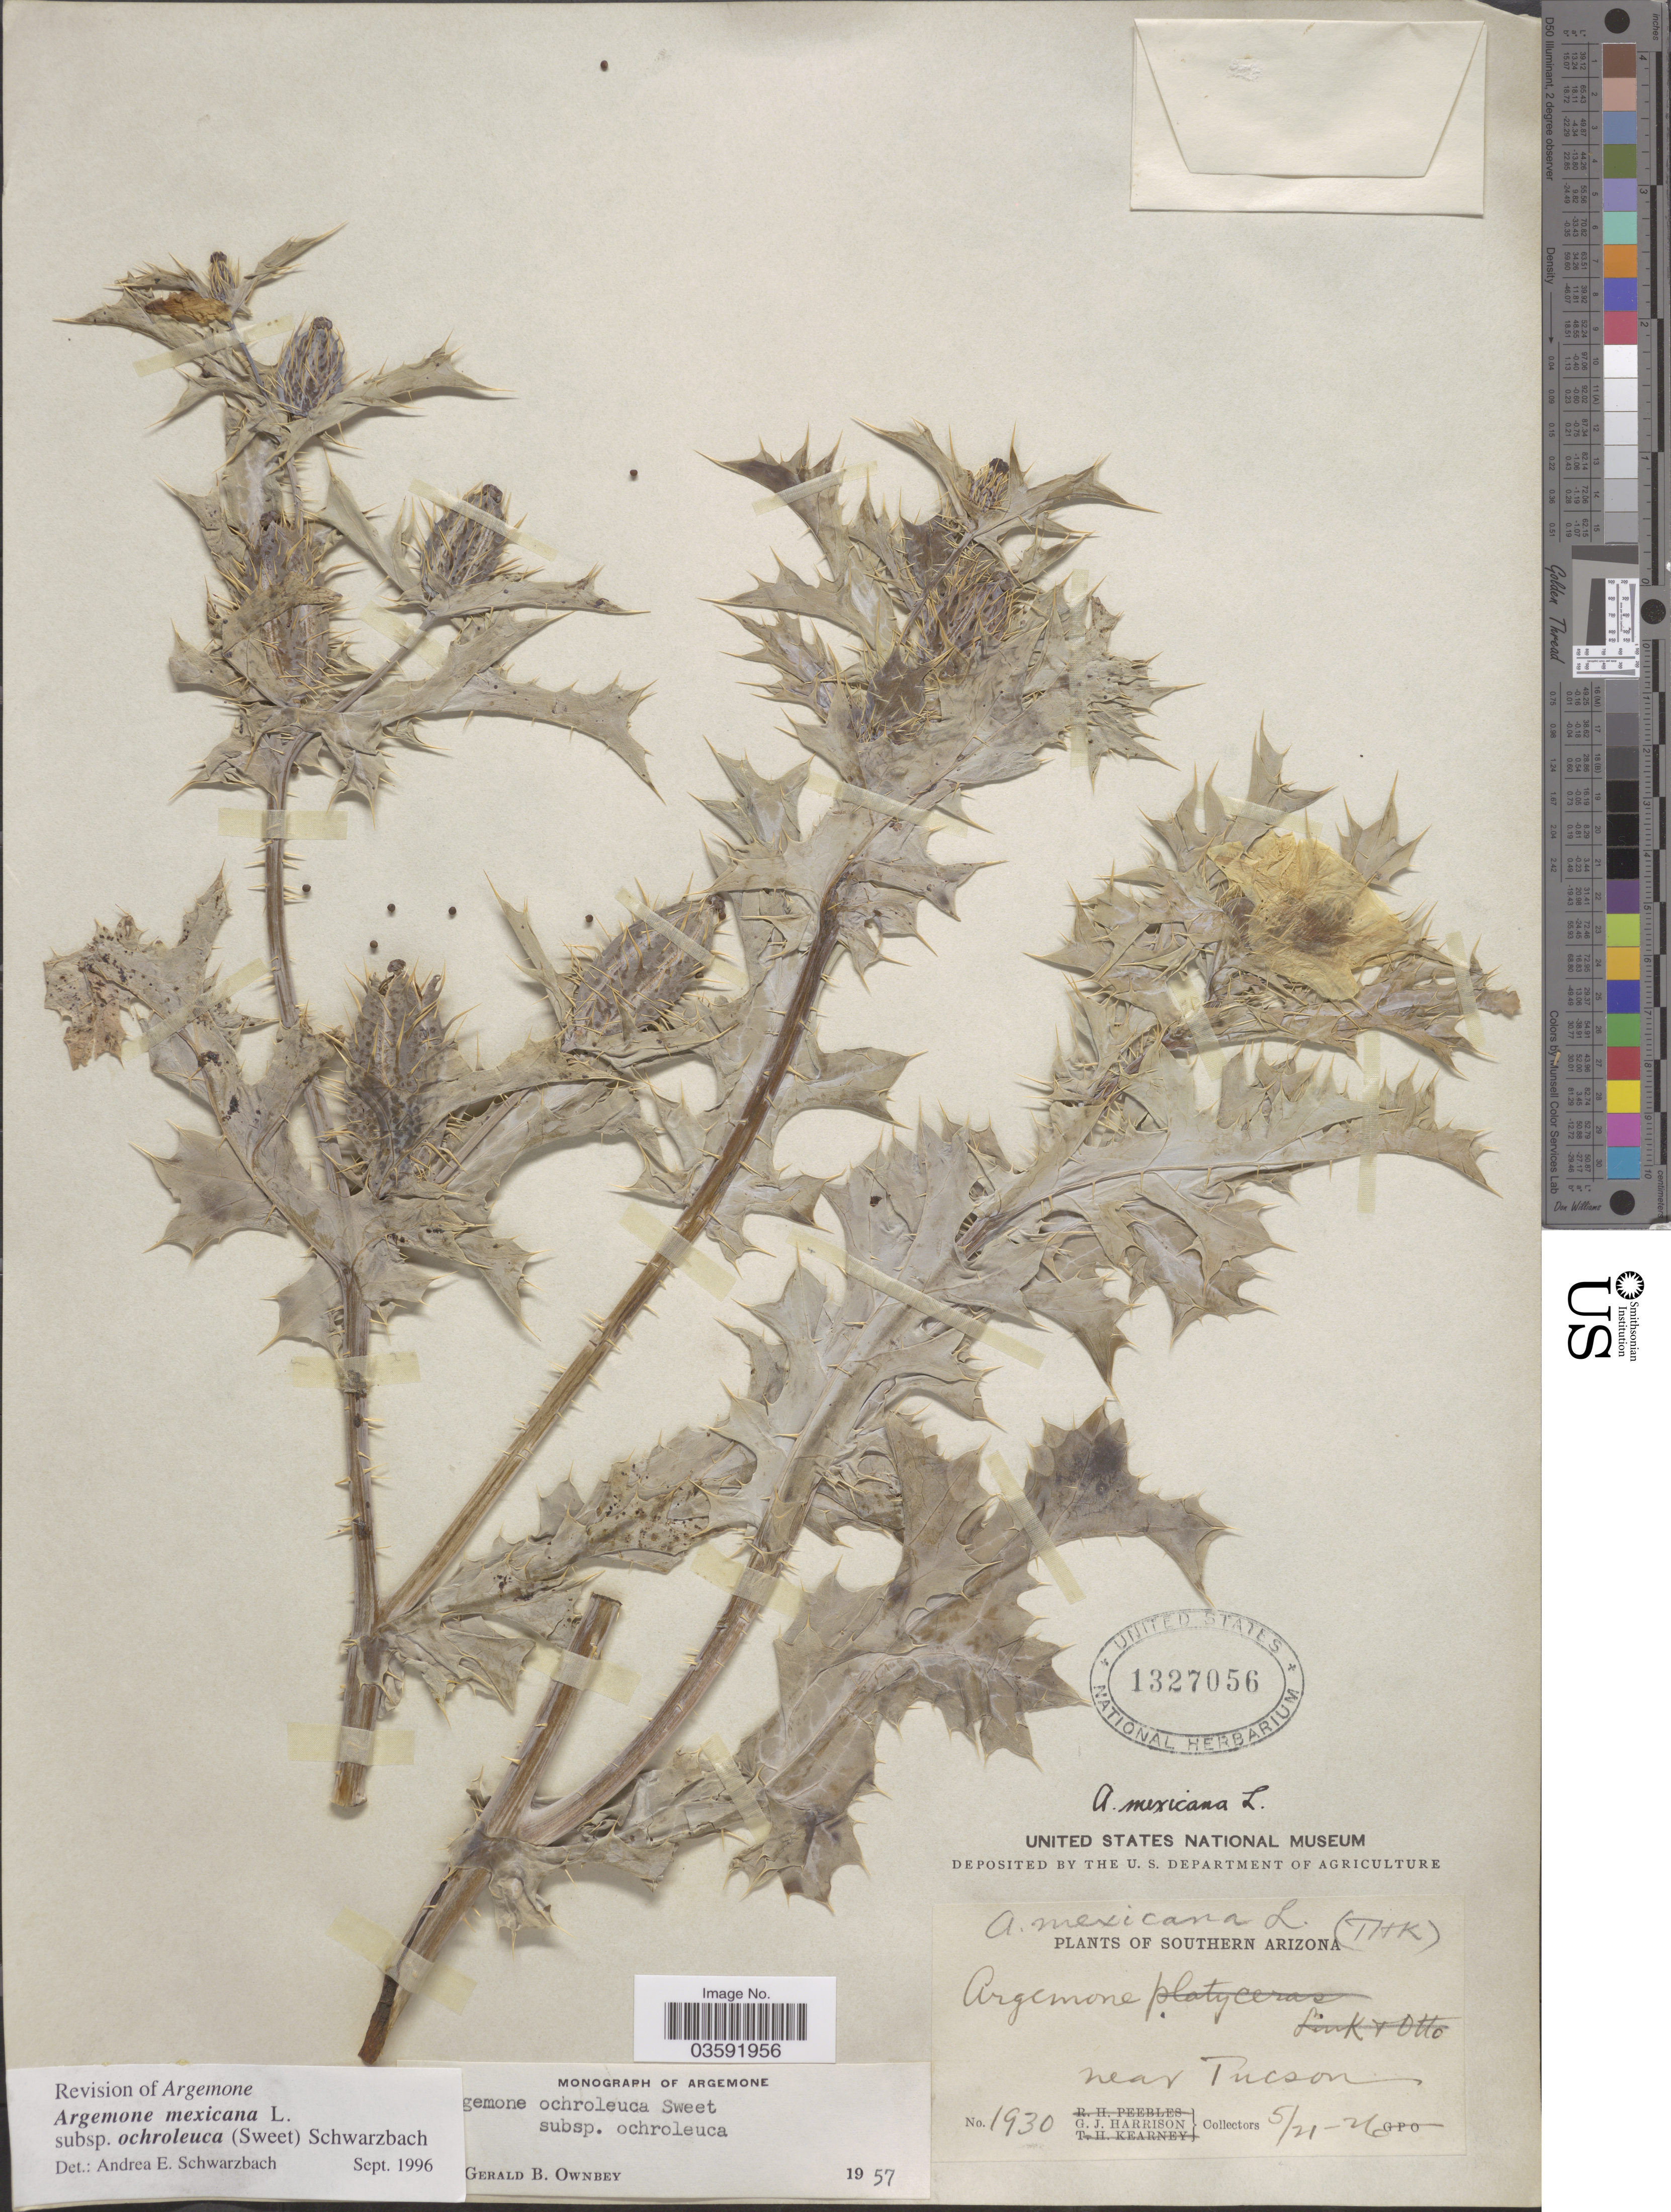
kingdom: Plantae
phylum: Tracheophyta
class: Magnoliopsida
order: Ranunculales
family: Papaveraceae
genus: Argemone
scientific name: Argemone mexicana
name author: L.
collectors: G. J. Harrison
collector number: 1930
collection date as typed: Transcribed d/m/y: 21/5/26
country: United States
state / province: Arizona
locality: Southern Arizona. Near Tucson.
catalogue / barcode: US 1327056